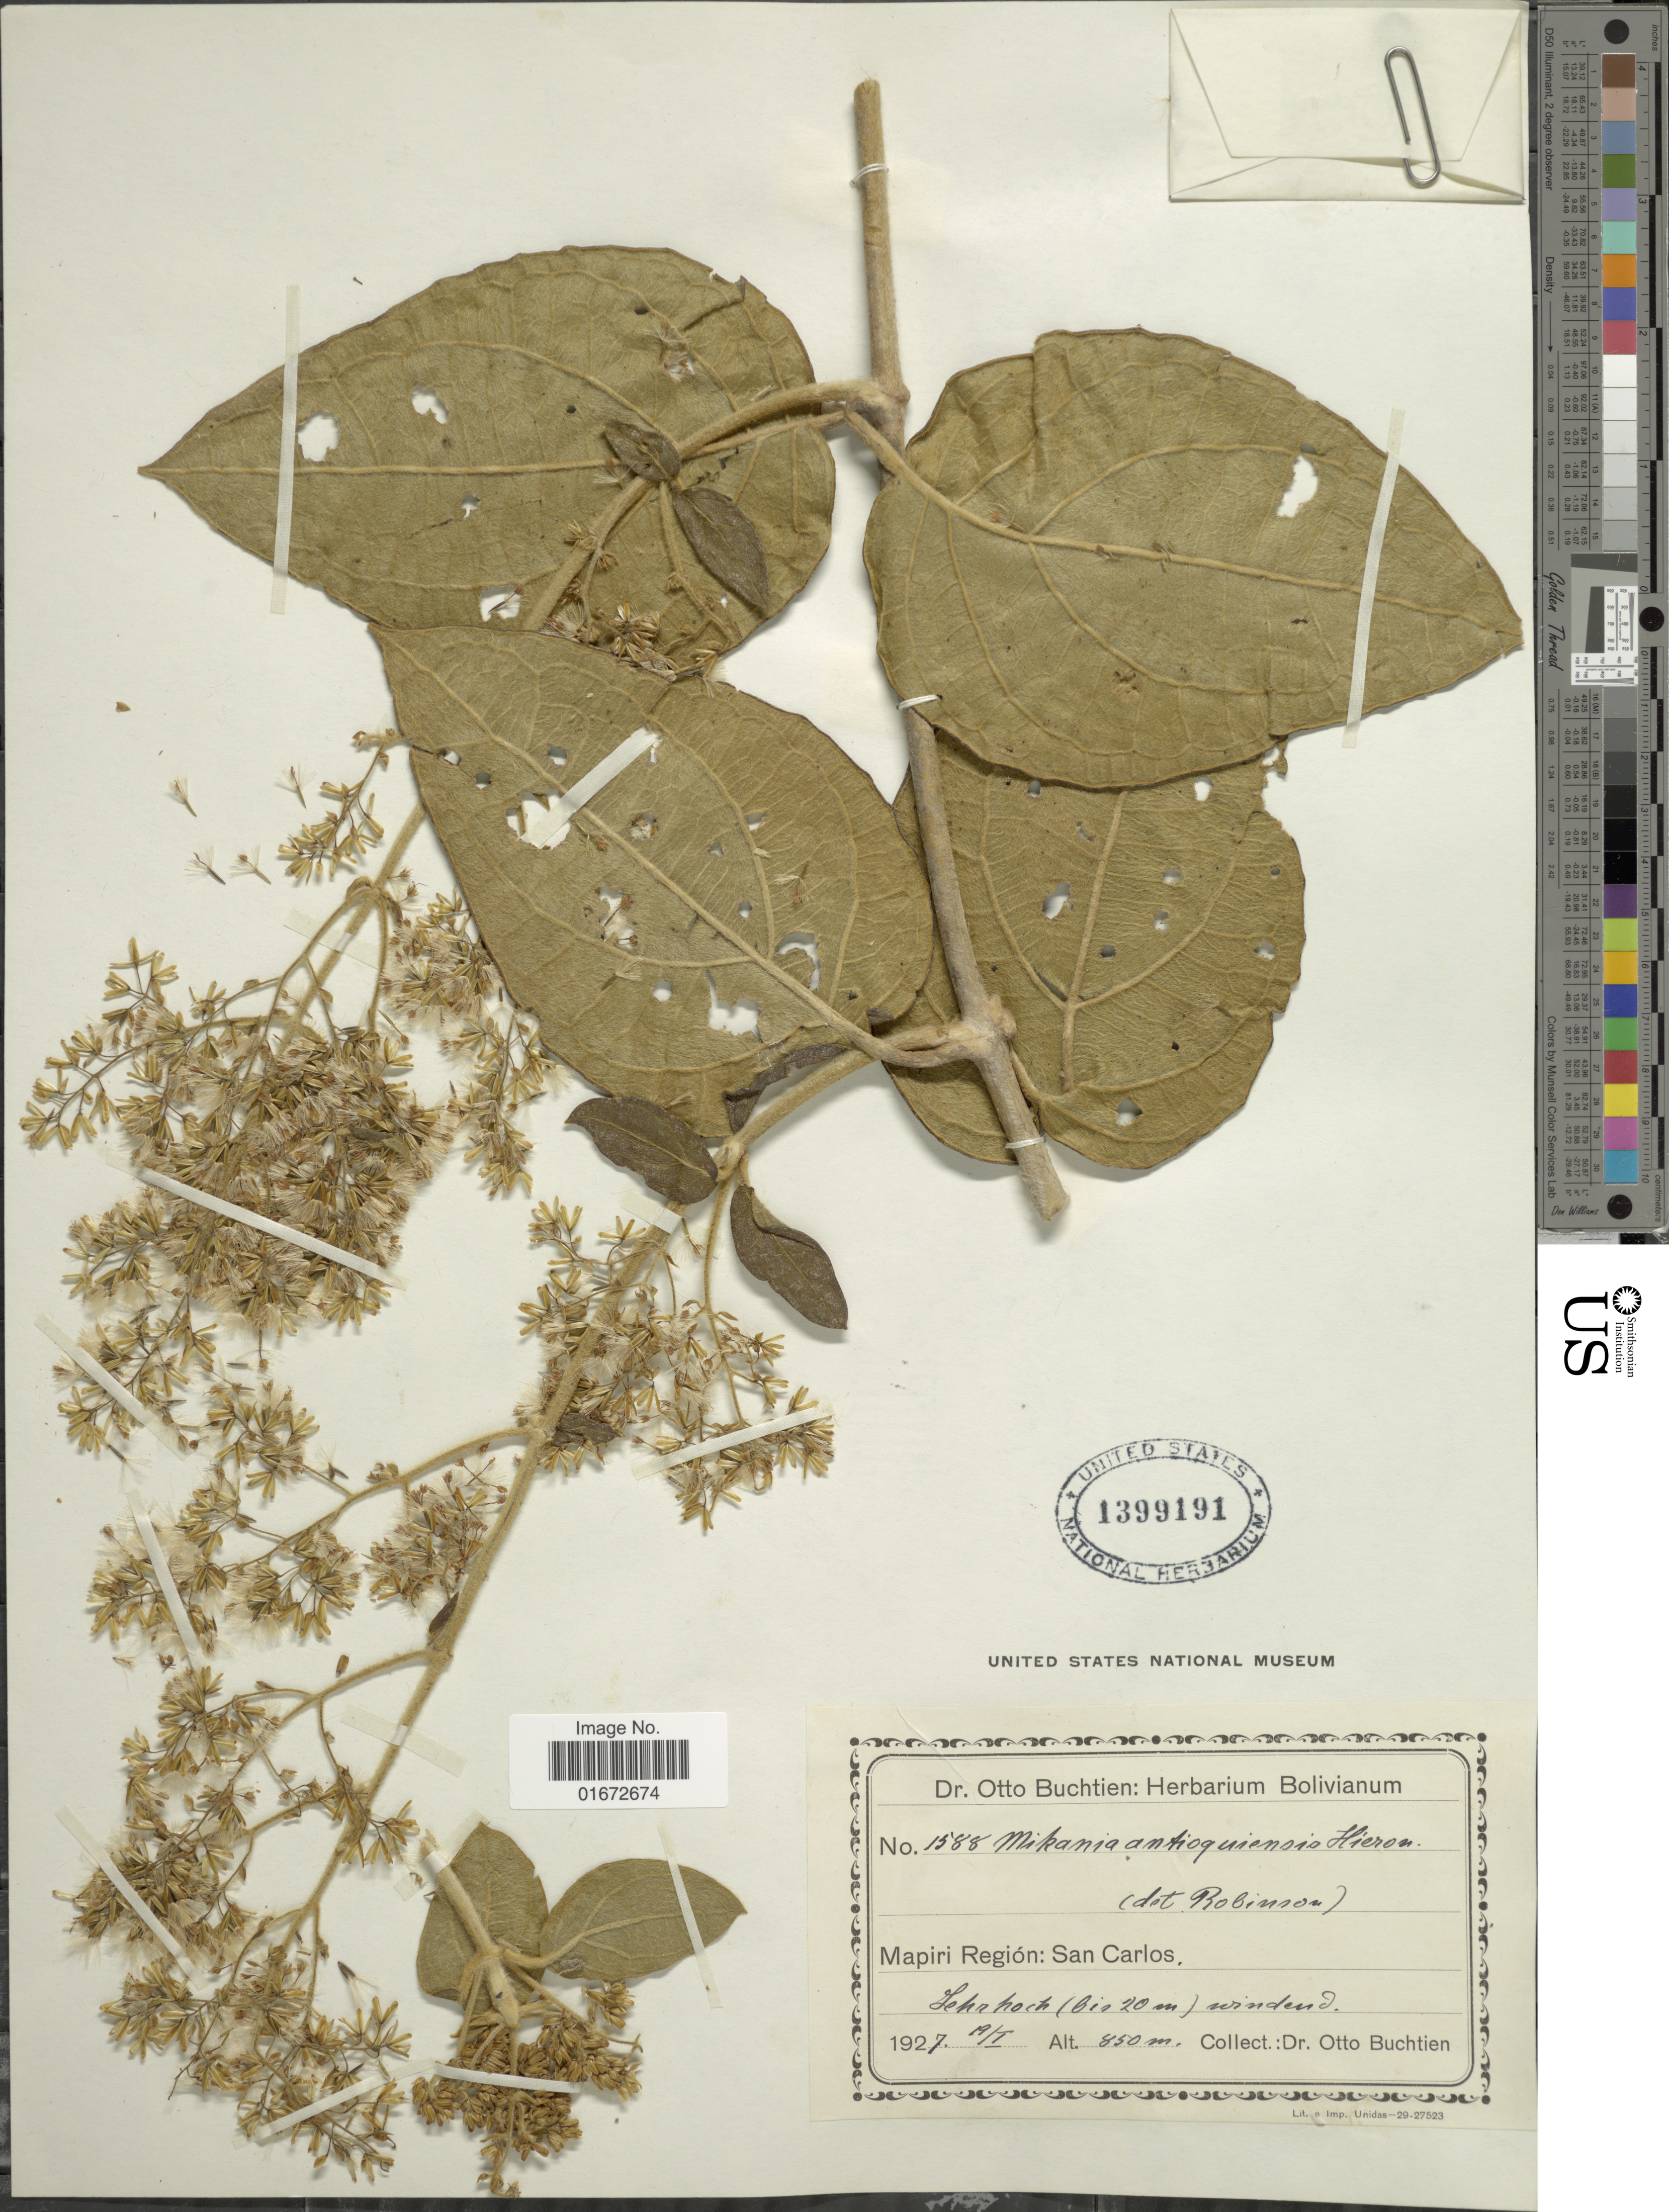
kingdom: Plantae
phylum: Tracheophyta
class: Magnoliopsida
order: Asterales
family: Asteraceae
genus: Mikania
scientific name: Mikania banisteriae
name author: DC.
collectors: O. Buchtien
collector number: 1588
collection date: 1927-01-19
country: Bolivia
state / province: La Paz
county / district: Mapiri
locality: Mapiri Región: San Carlos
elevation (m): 850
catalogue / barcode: US 1399191